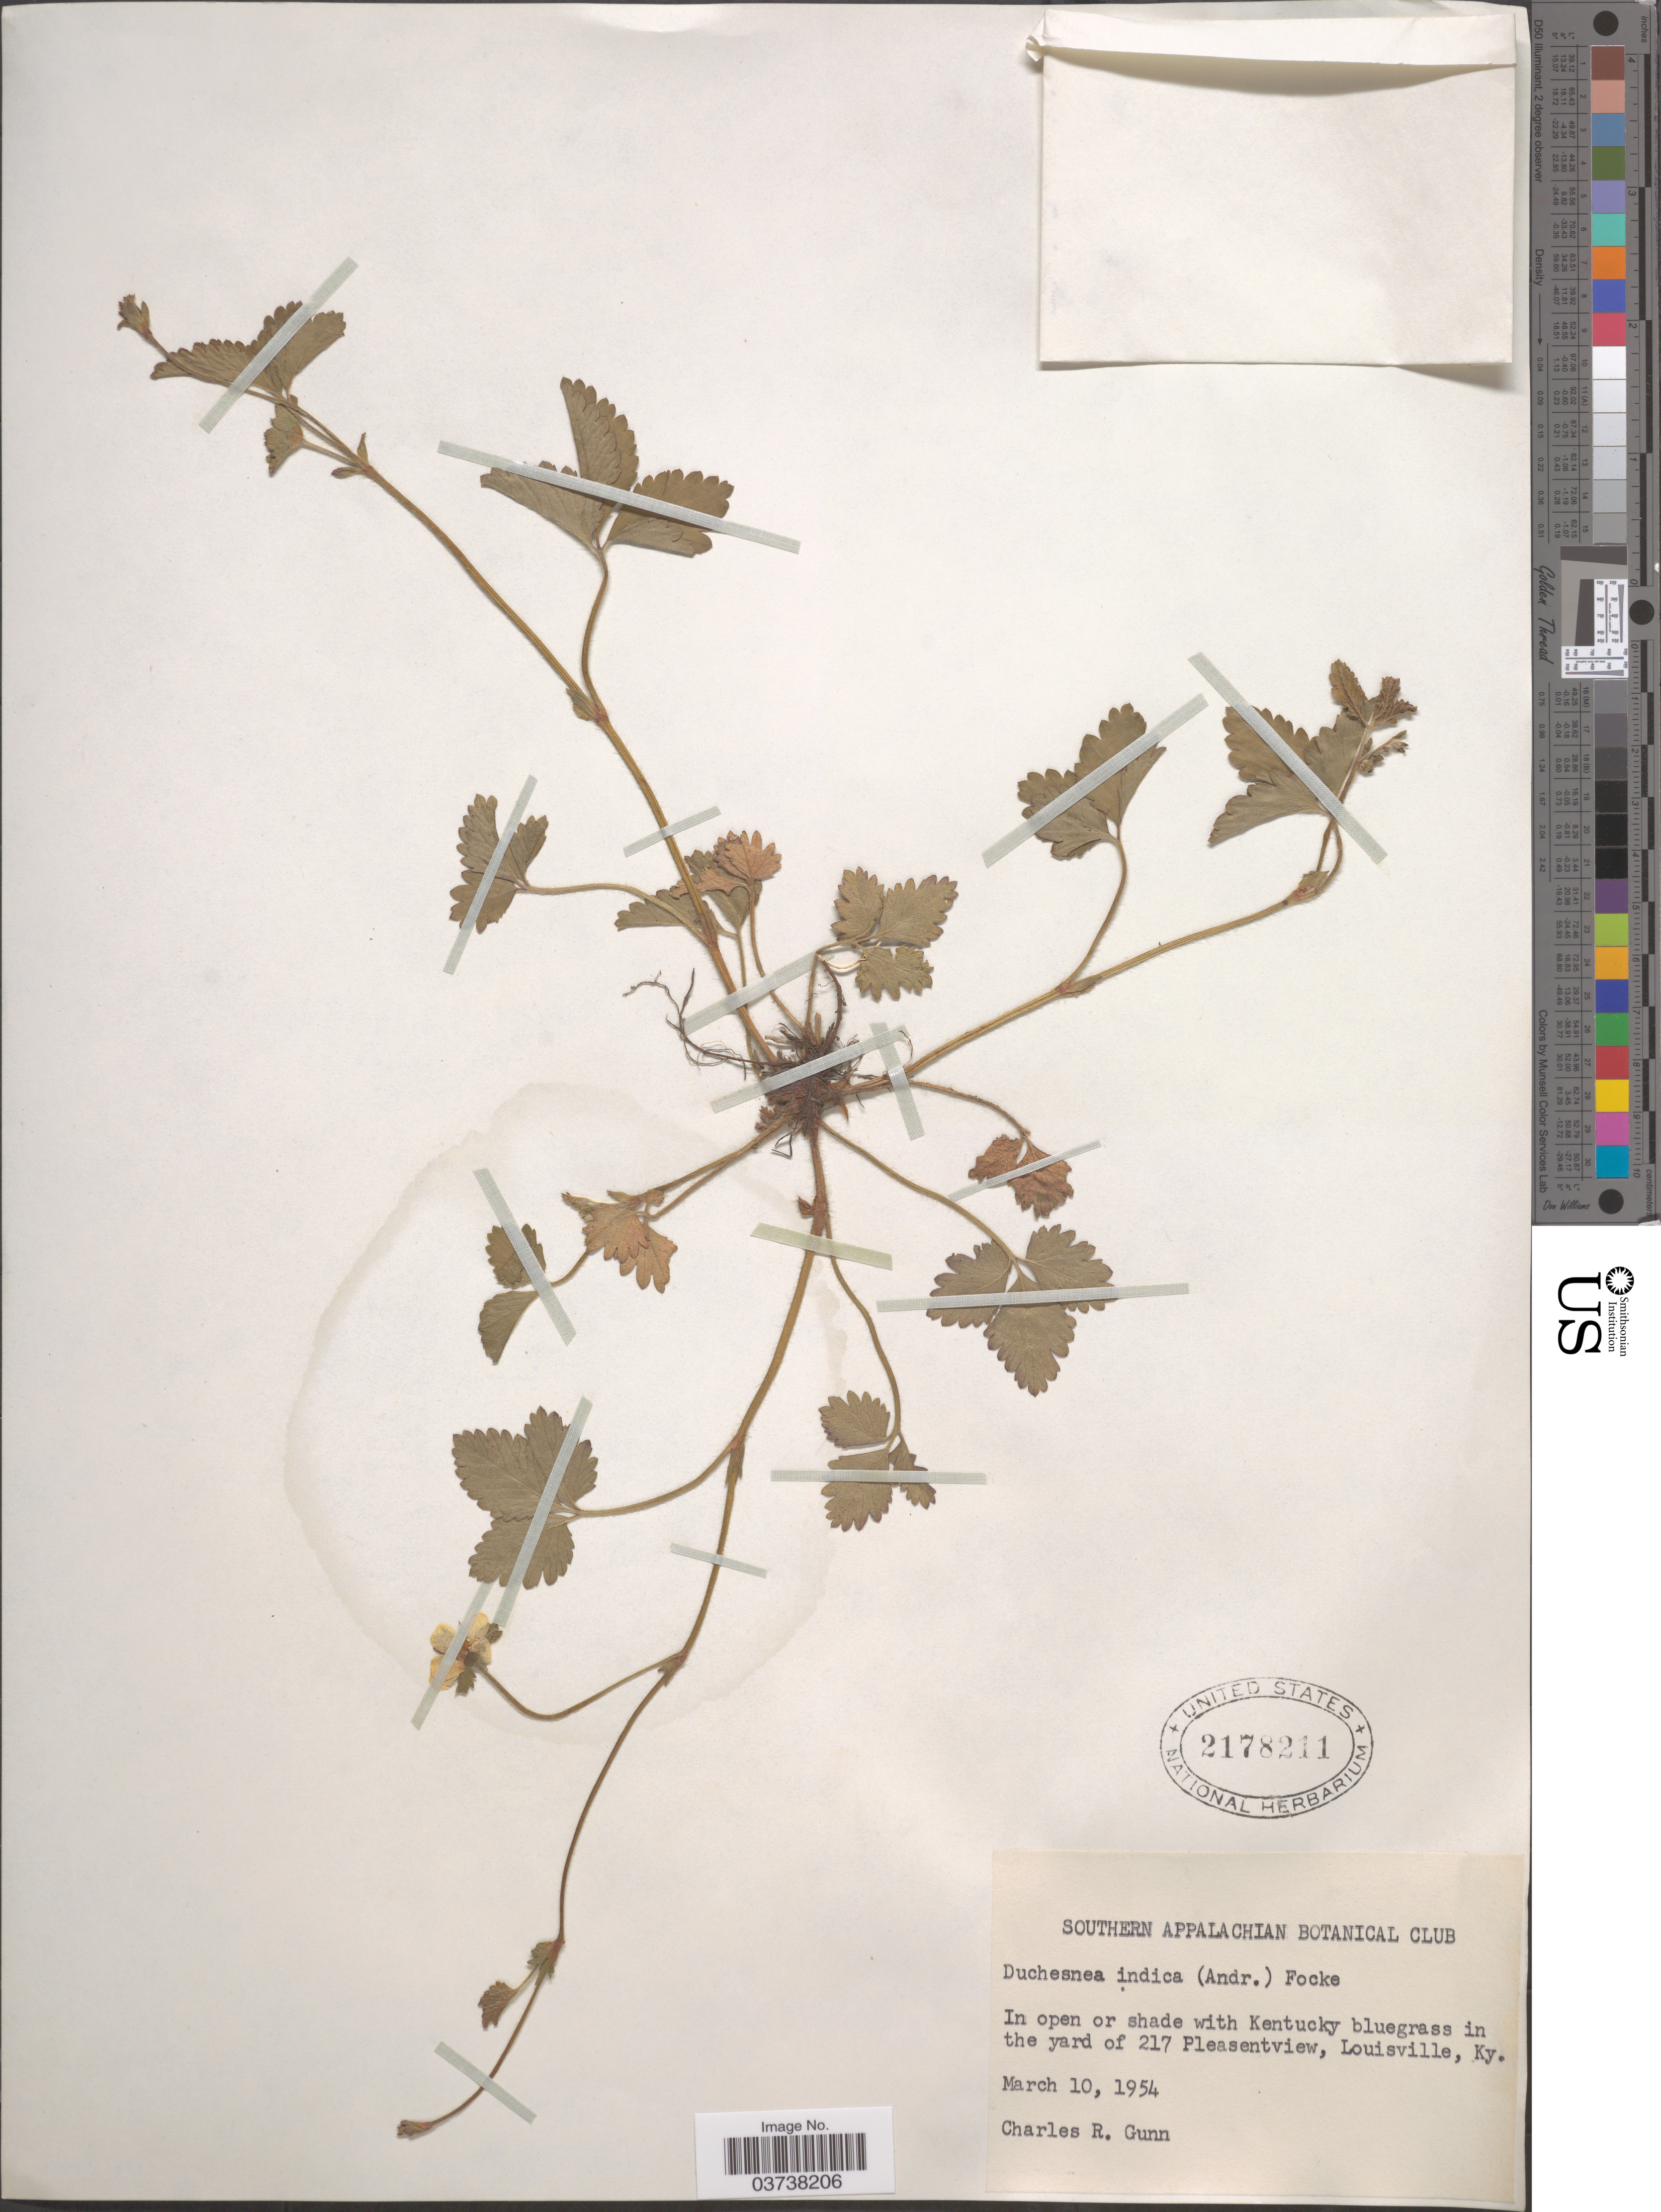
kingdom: Plantae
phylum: Tracheophyta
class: Magnoliopsida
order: Rosales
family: Rosaceae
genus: Potentilla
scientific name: Potentilla indica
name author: (Andrews) Th. Wolf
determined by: Strong, Mark T., (BOT), Smithsonian Institution - National Museum of Natural History (UNITED STATES)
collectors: C. R. Gunn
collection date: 1954-03-10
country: United States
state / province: Kentucky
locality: In open or shade with Kentucky bluegrass in the yard of 217 Pleasentview, Louisville.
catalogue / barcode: US 2178211